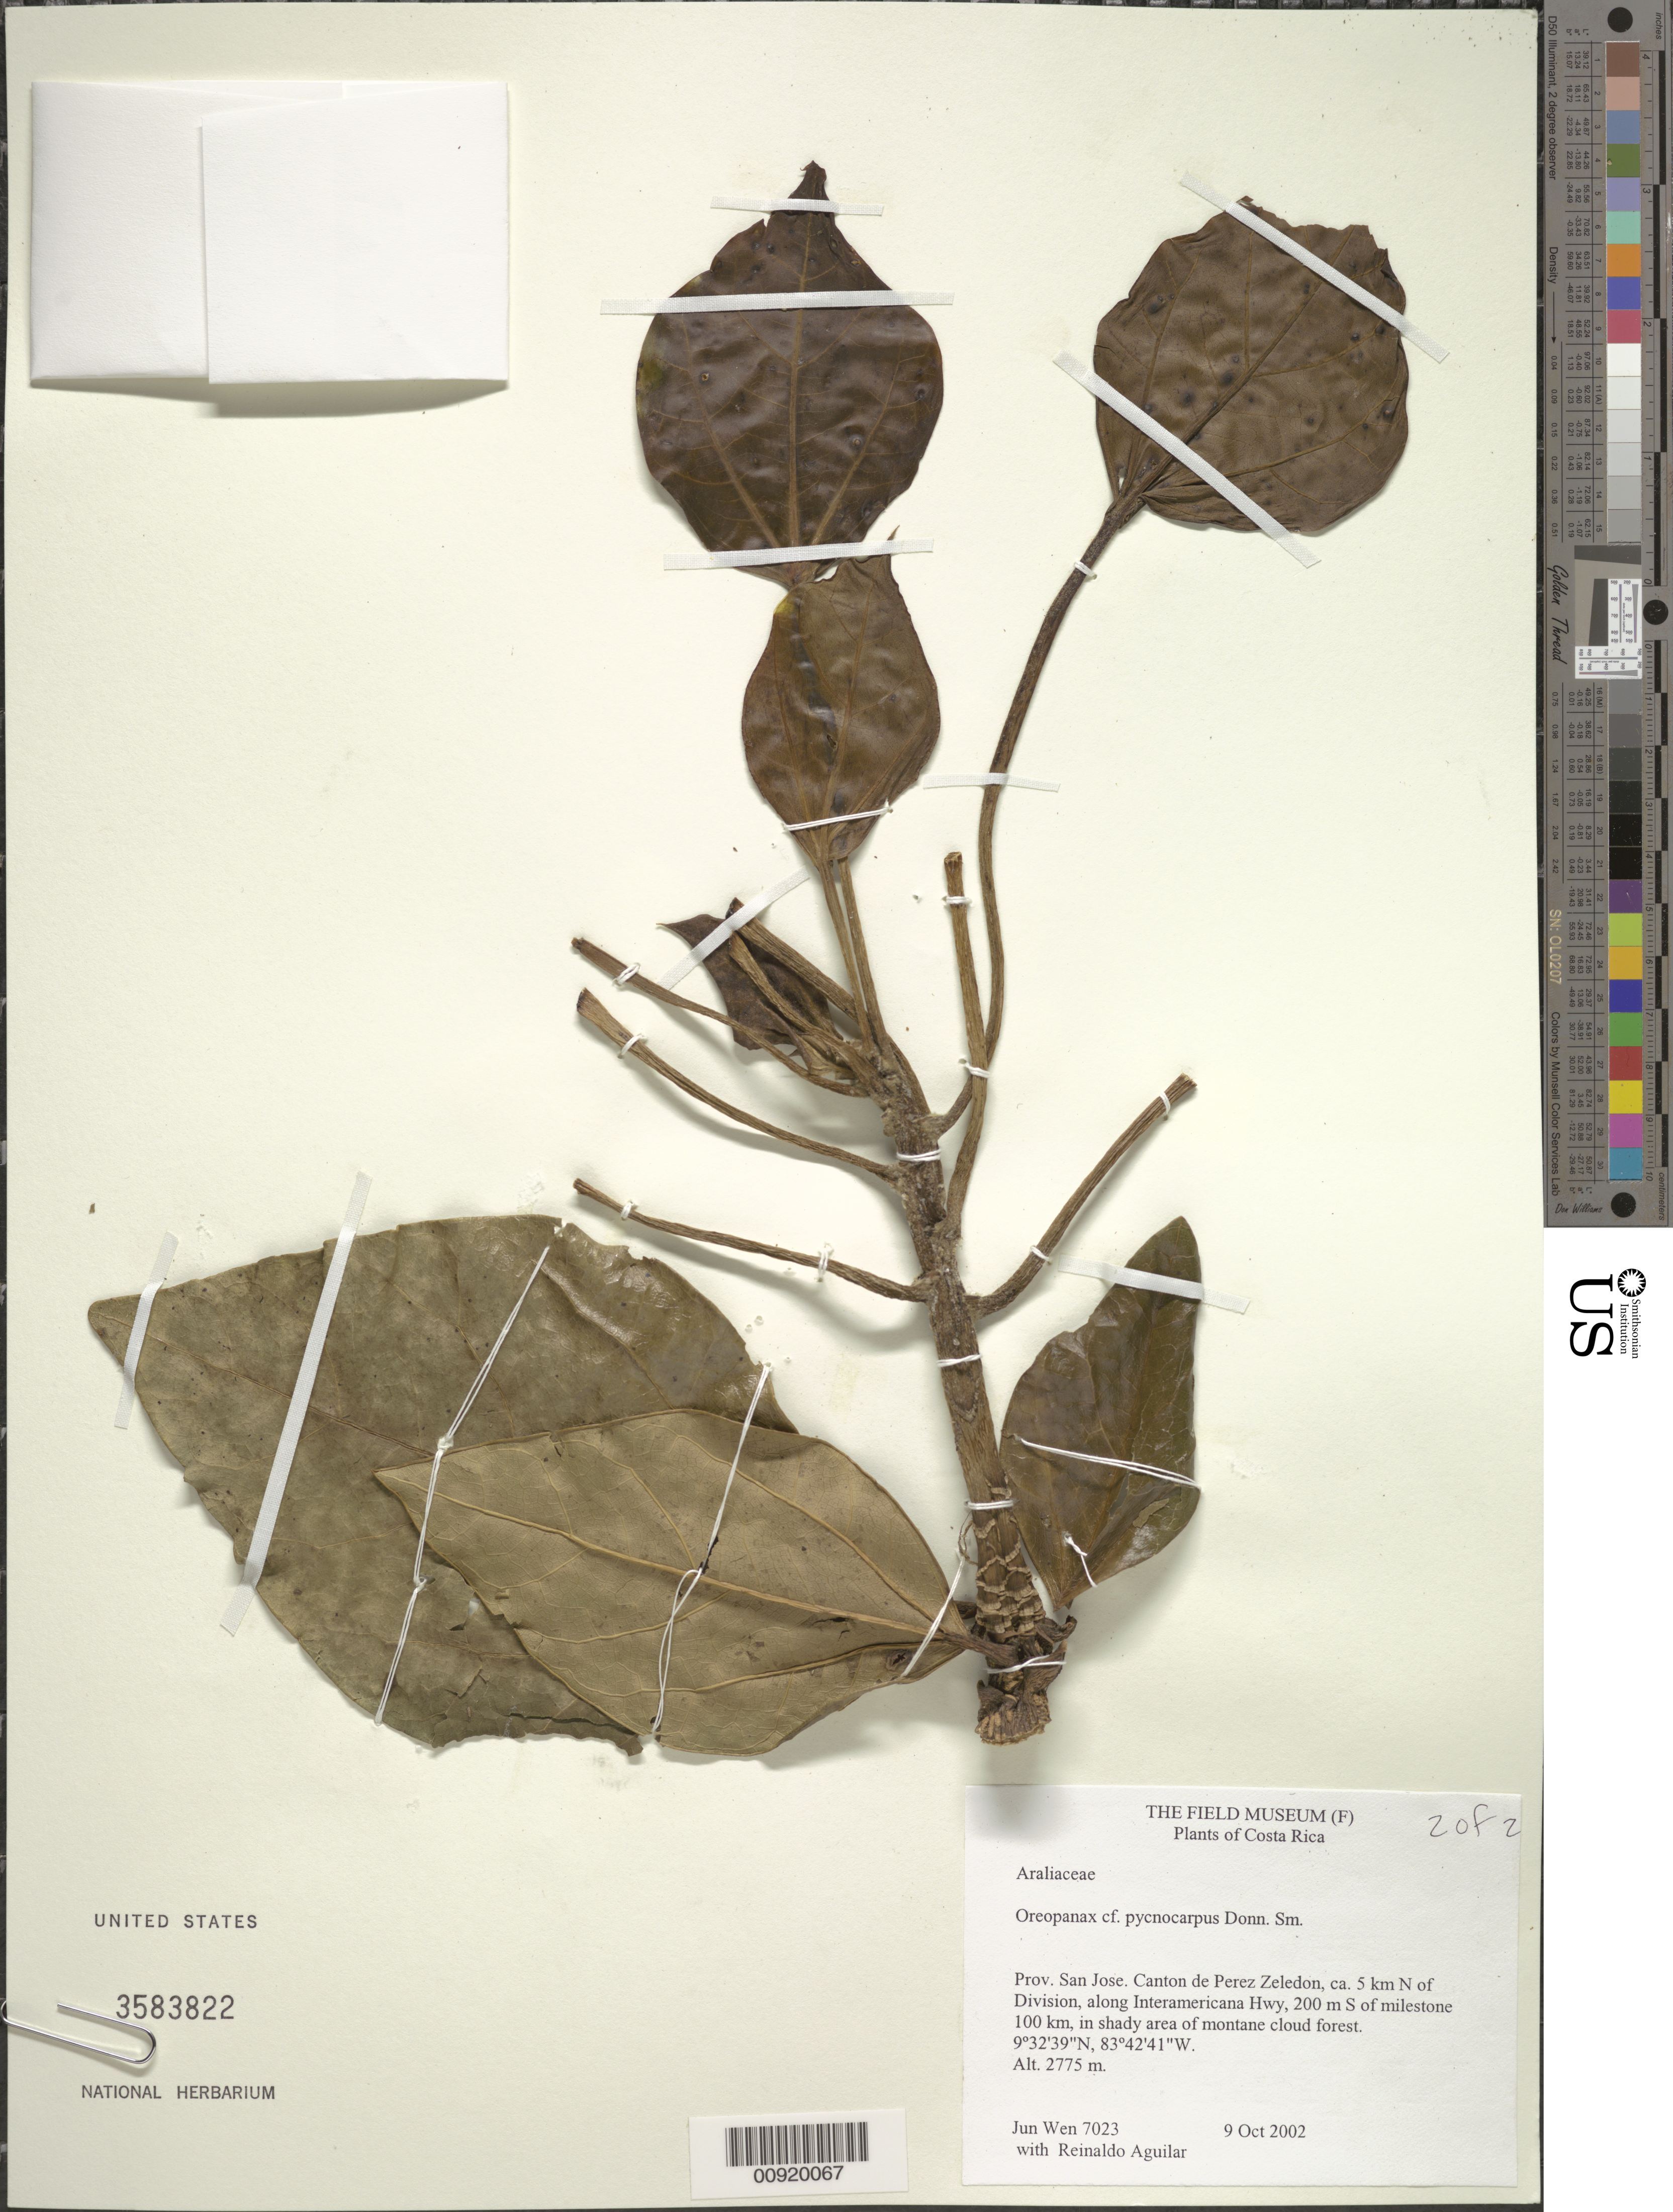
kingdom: Plantae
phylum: Tracheophyta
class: Magnoliopsida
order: Apiales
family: Araliaceae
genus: Oreopanax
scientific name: Oreopanax pycnocarpus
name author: Donn. Sm.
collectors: J. Wen & R. Aguilar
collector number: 7023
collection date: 2002-10-09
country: Costa Rica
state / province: San Jose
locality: Canton de Perez Zeledon, ca. 5 km N of Division, along Interamicana Hwy, 200m S of milestone 100 km, in shady area of montane cloud forest.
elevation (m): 2775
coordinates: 9 32 39 N, 83 42 41 W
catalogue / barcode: US 3583822